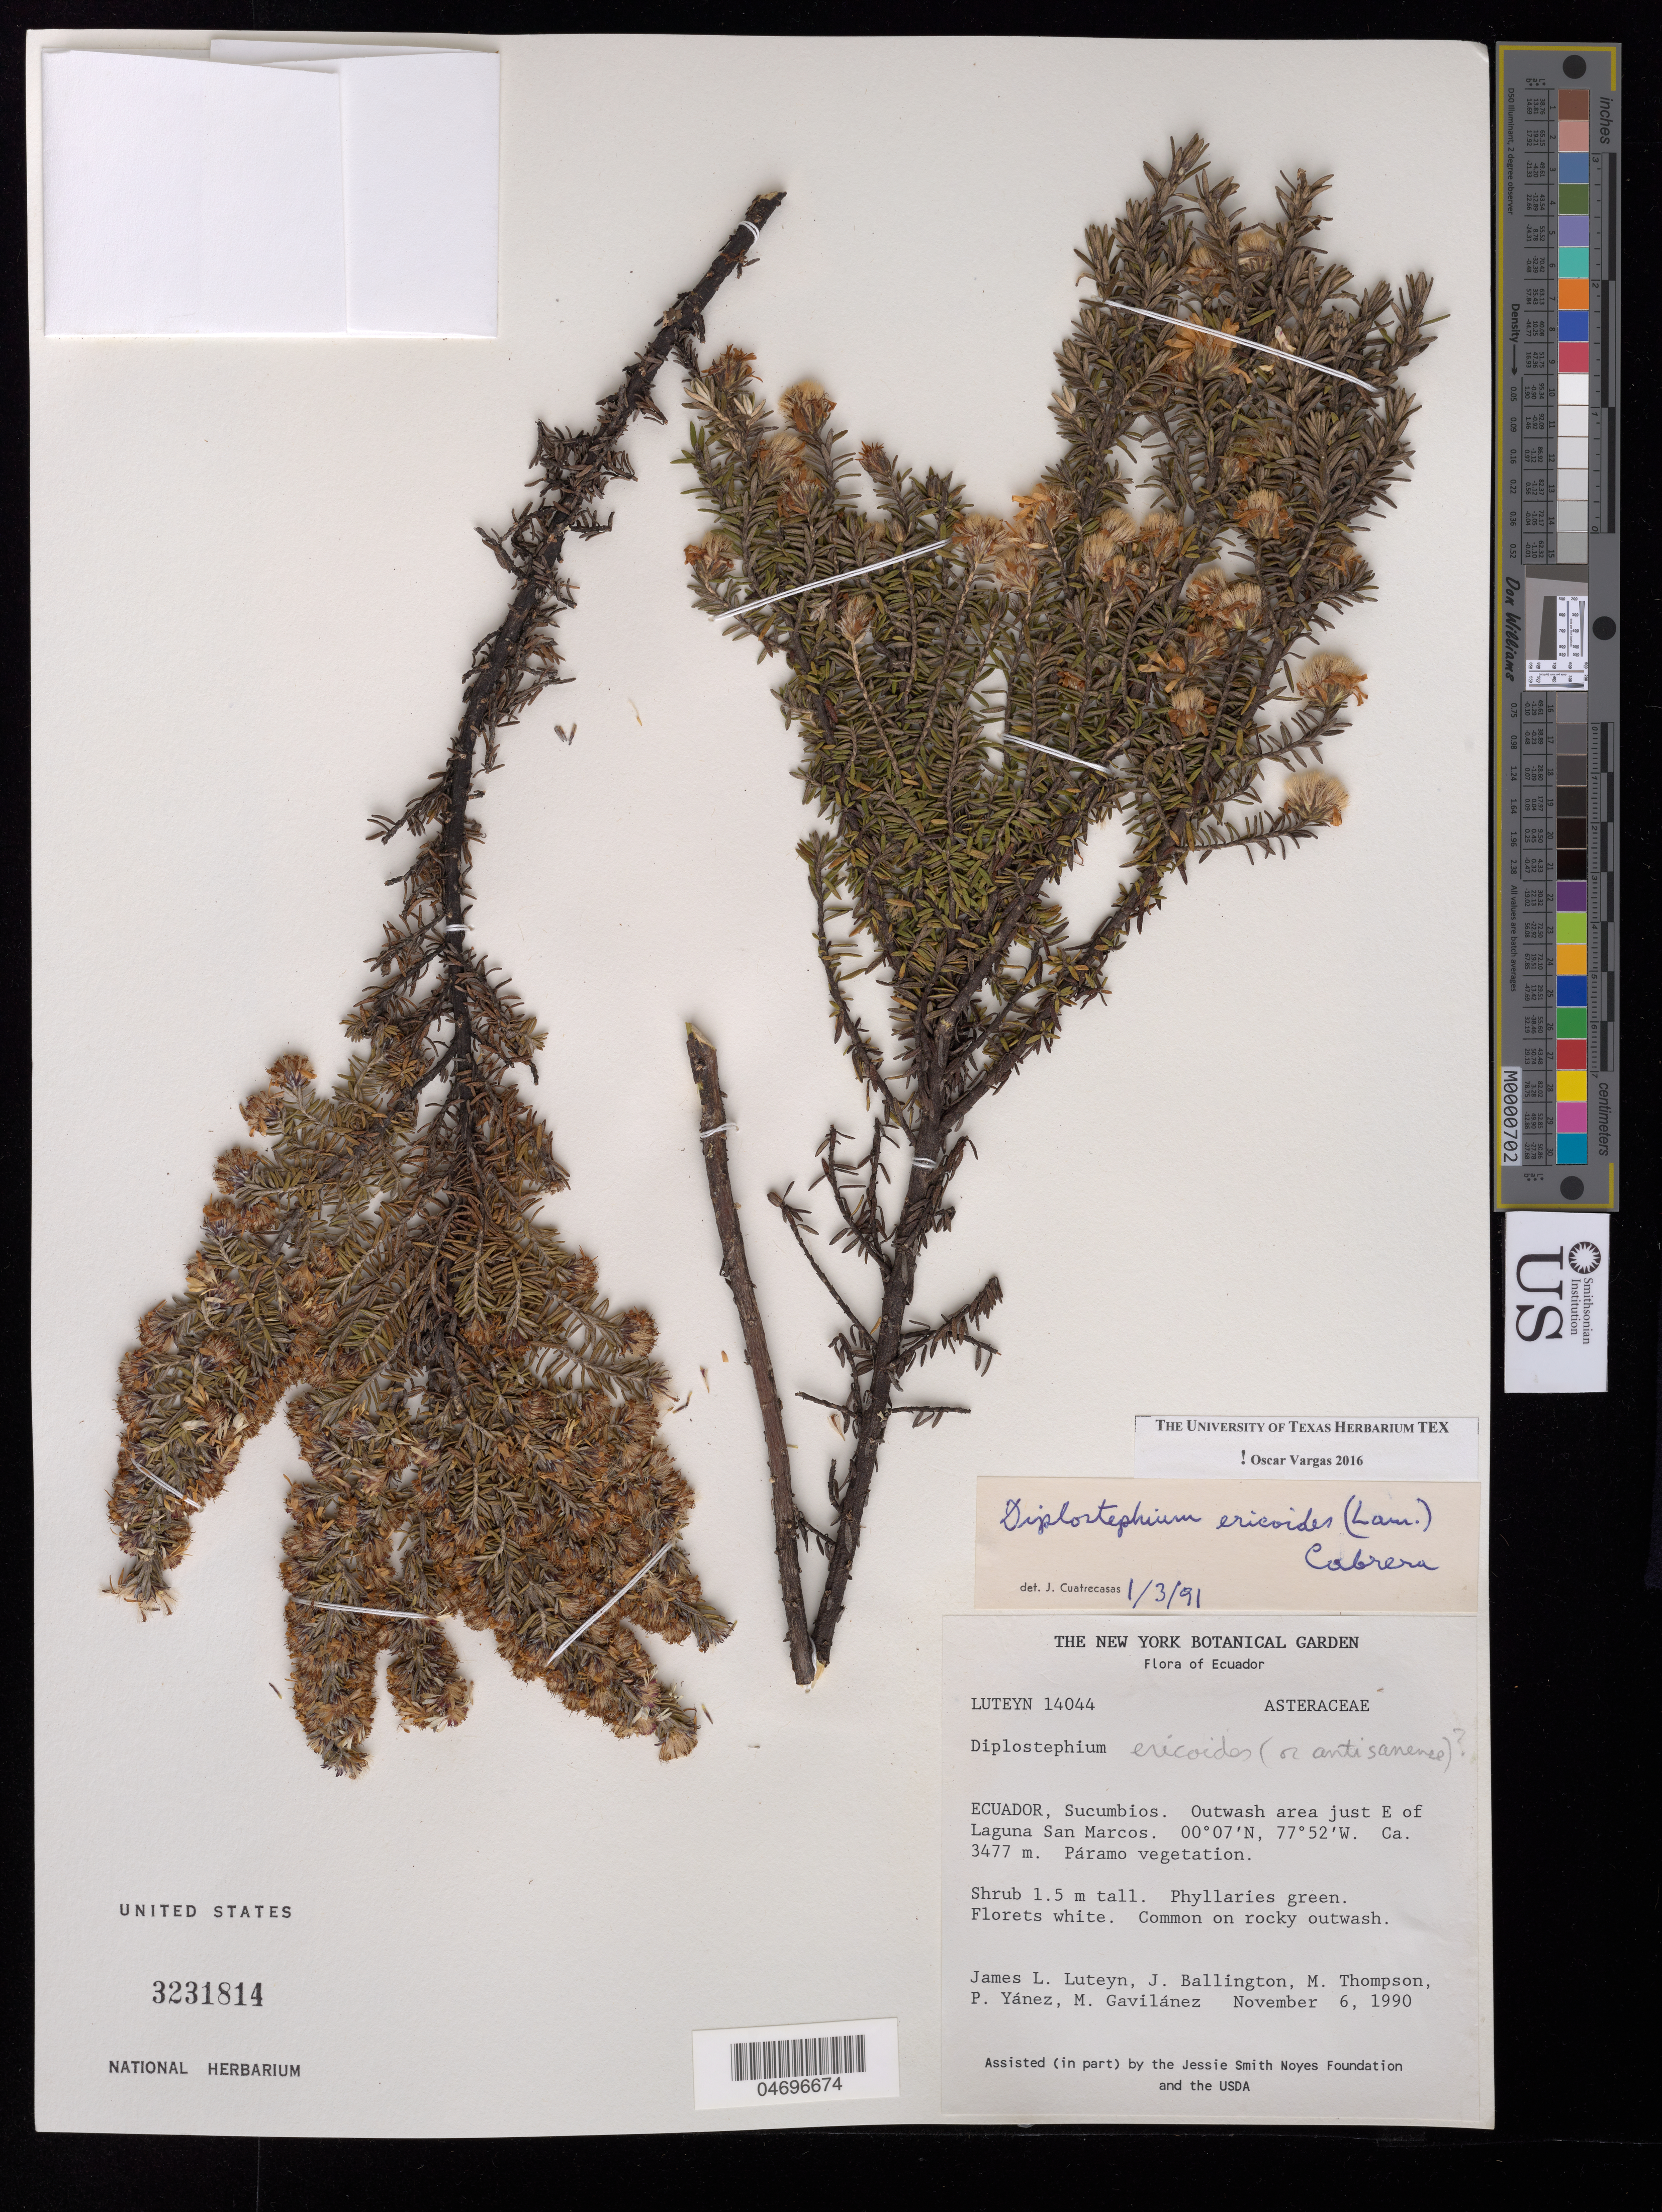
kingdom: Plantae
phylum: Tracheophyta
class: Magnoliopsida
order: Asterales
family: Asteraceae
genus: Diplostephium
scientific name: Diplostephium ericoides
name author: (Lam.) Cabrera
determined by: Vargas, Oscar M.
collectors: J. L. Luteyn, J. Ballington, M. Thompson, P. Yanez & M. Gavilánez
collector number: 14044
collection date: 1990-11-06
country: Ecuador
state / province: Sucumbíos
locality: Outwash area just E of Laguna San Marcos.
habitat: On rocky outwash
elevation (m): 3477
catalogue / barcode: US 3231814